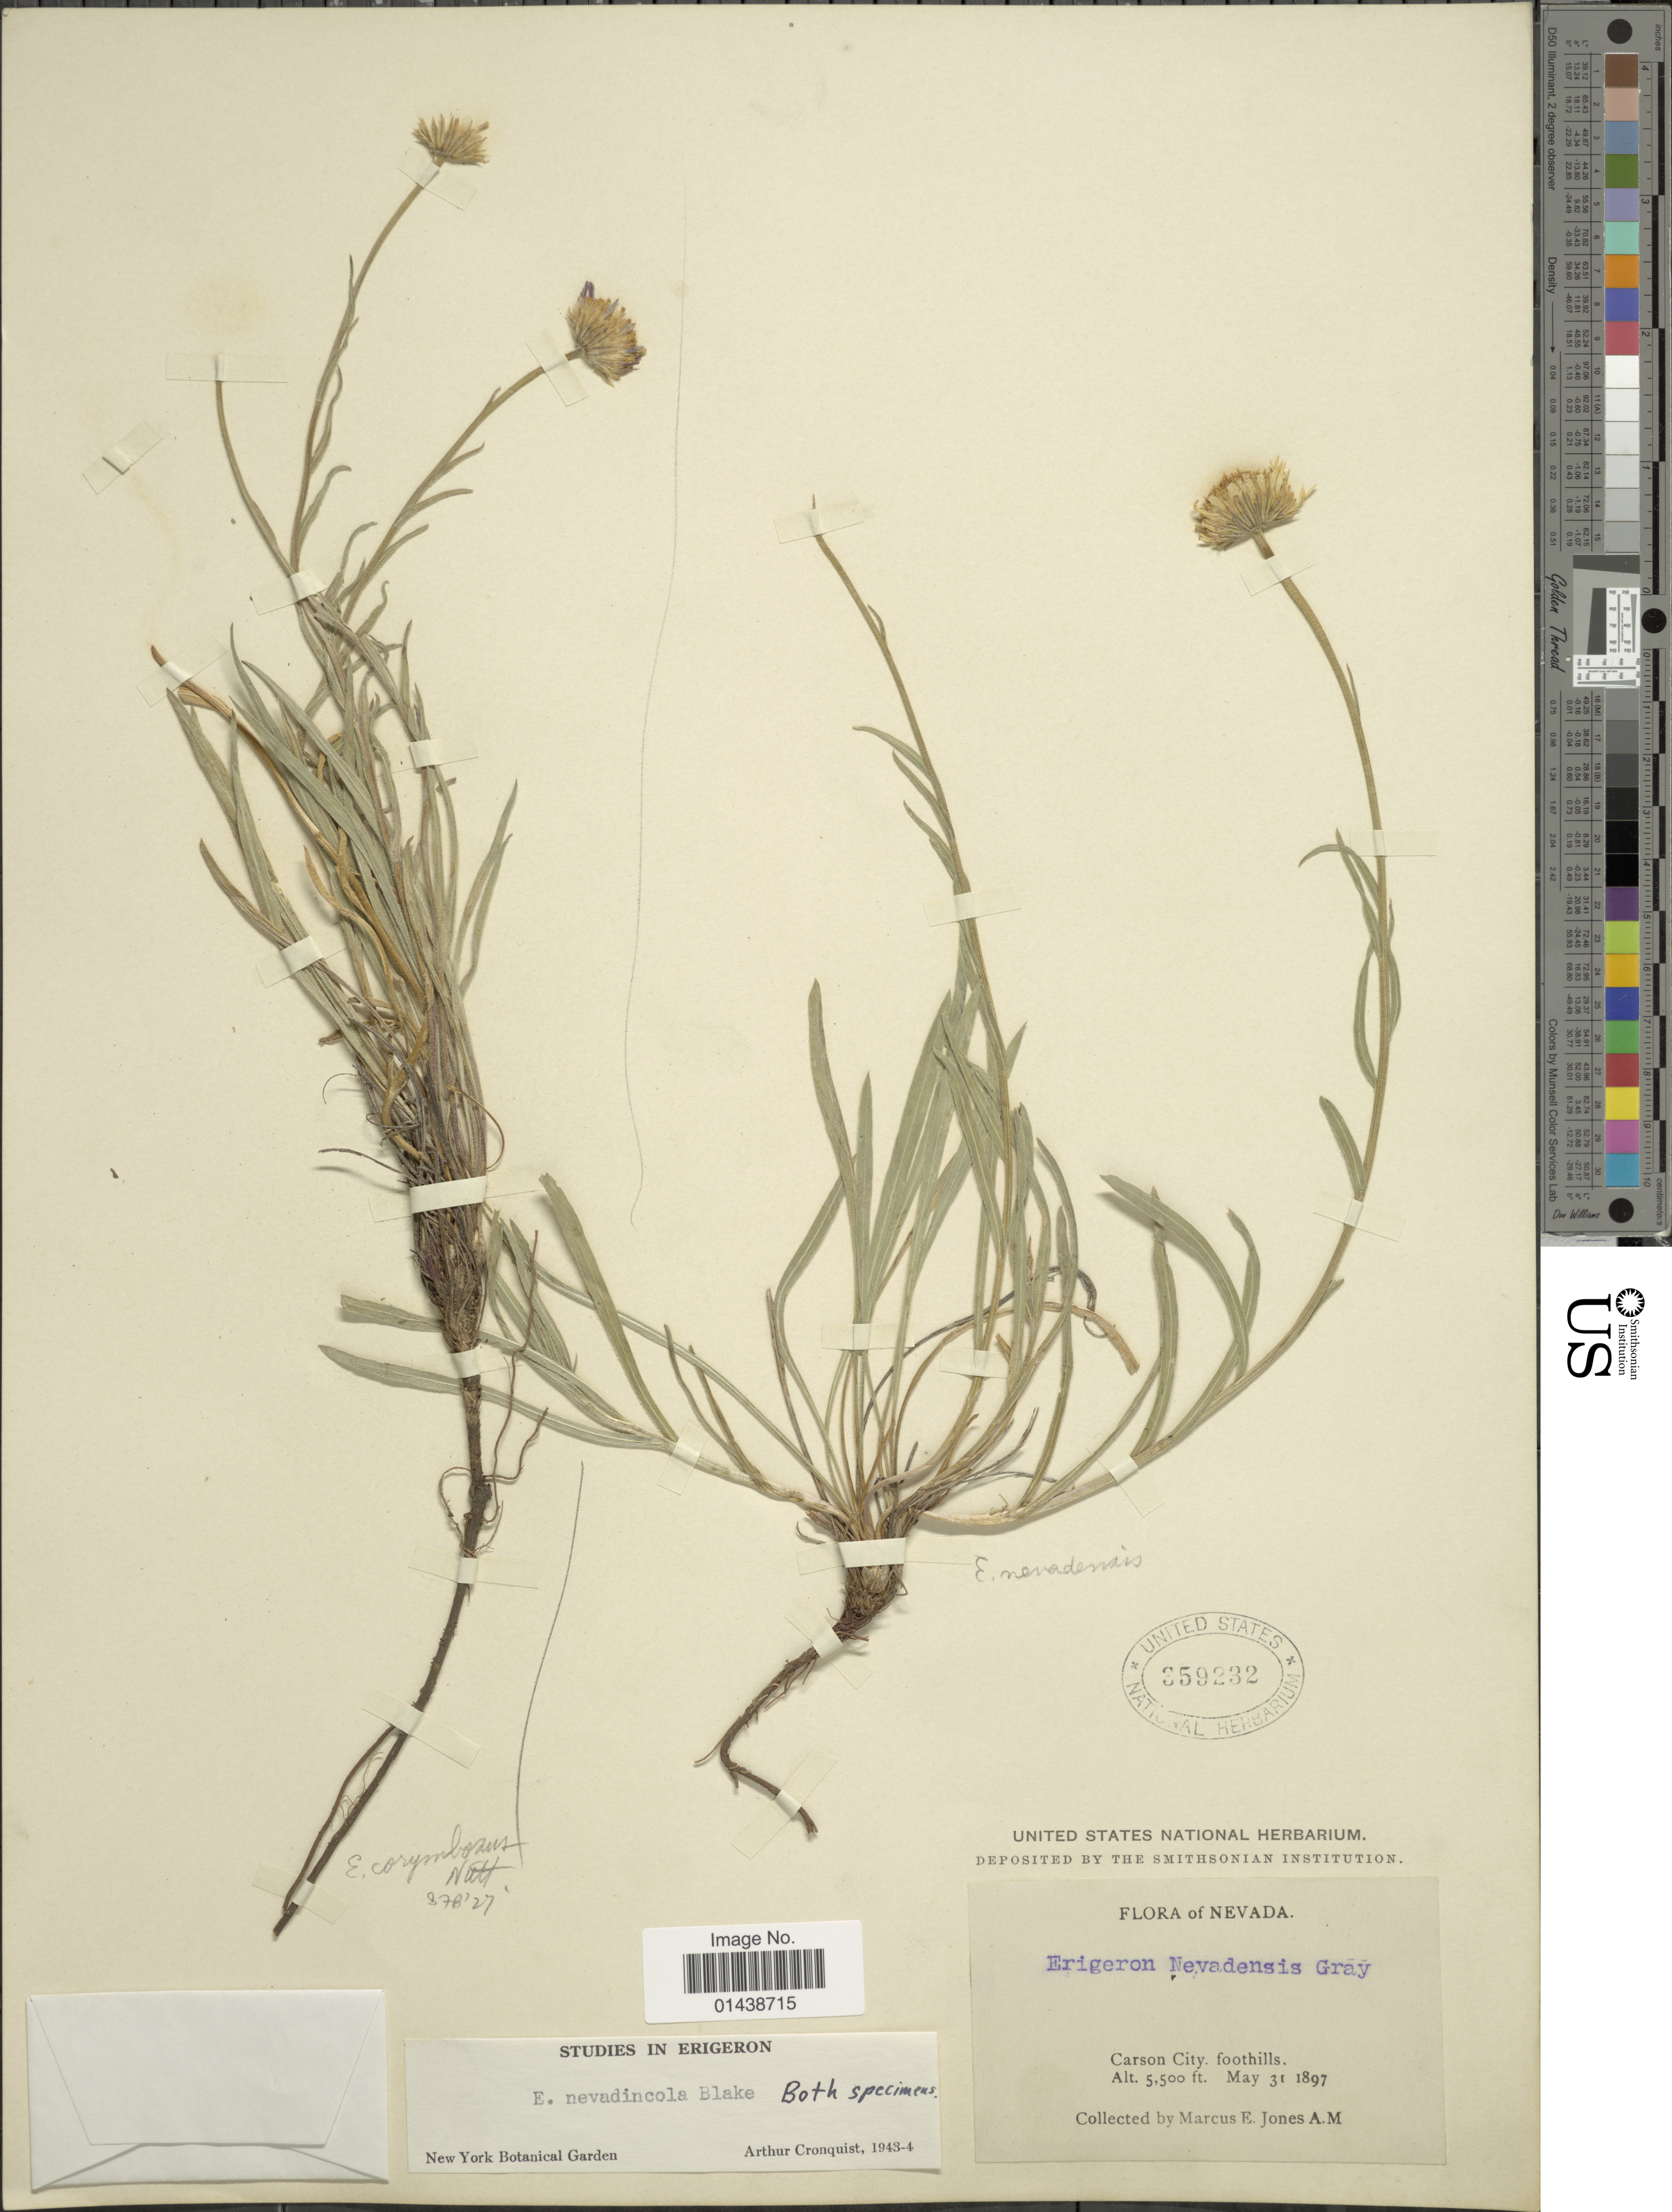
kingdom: Plantae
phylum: Tracheophyta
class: Magnoliopsida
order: Asterales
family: Asteraceae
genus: Erigeron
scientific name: Erigeron nevadincola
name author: S.F. Blake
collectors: M. E. Jones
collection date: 1897-05-31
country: United States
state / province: Nevada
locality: Carson City. foothills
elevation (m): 1676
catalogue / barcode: US 359232